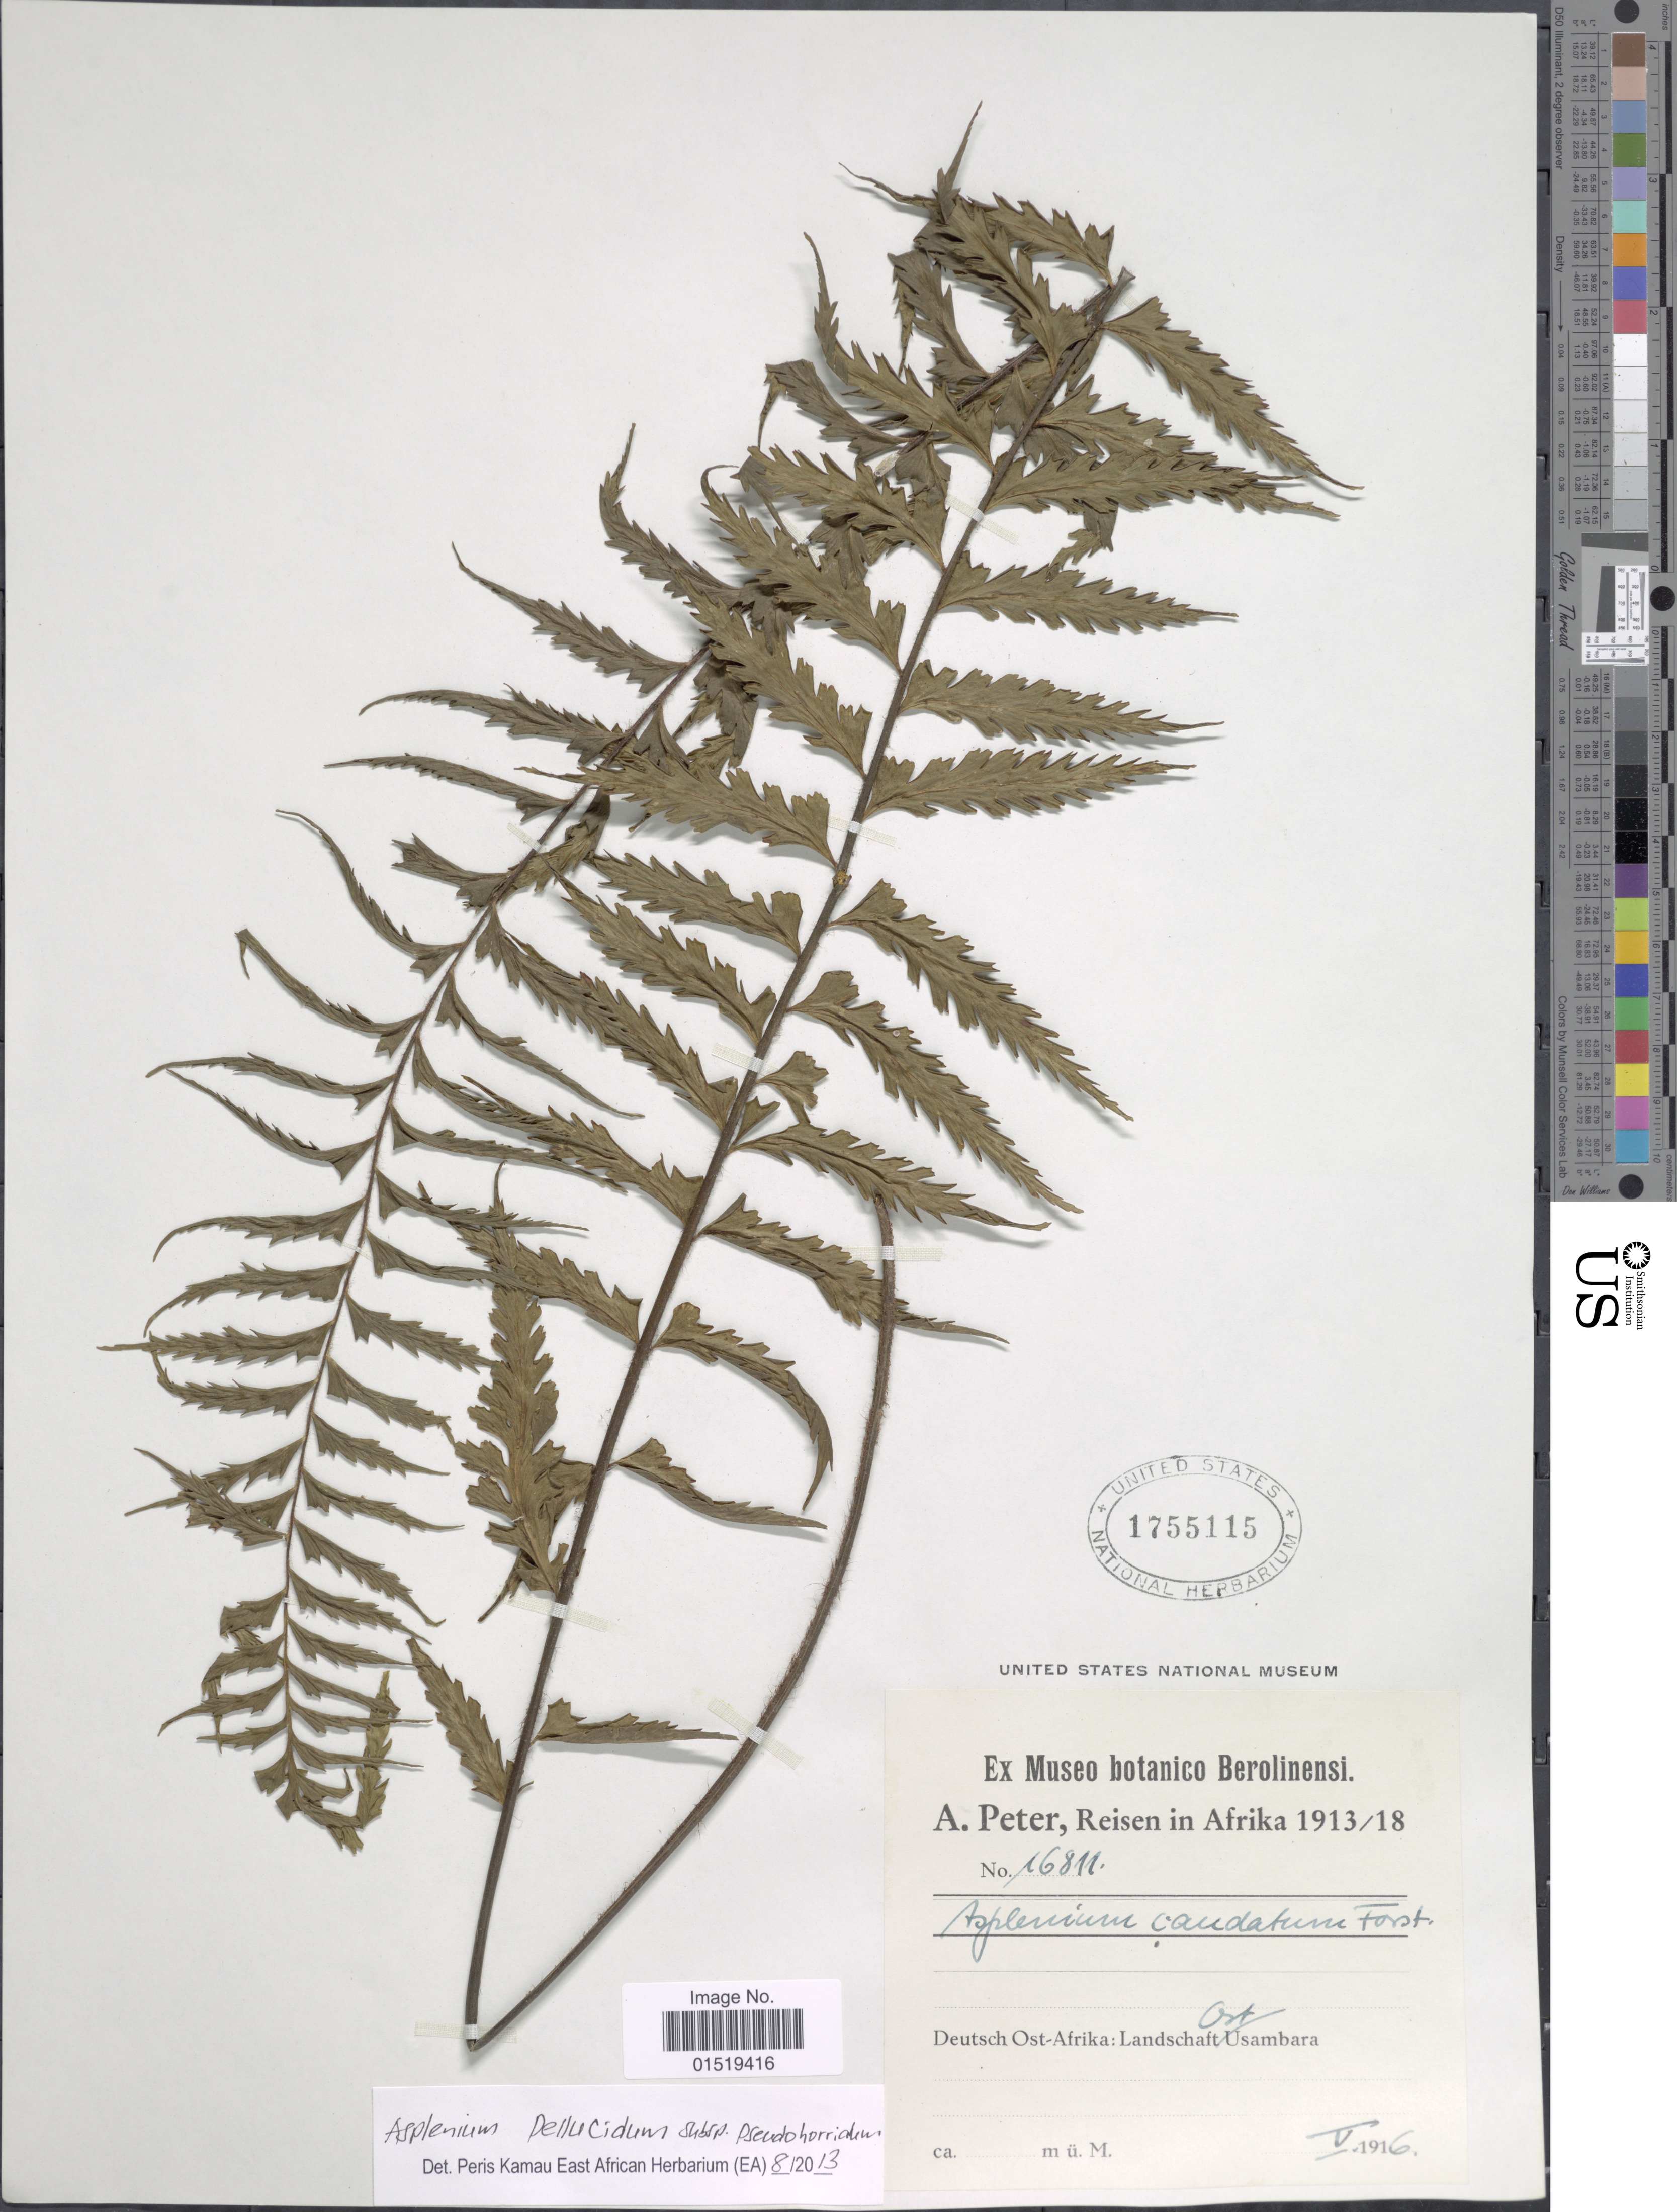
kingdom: Plantae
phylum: Tracheophyta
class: Polypodiopsida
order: Polypodiales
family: Aspleniaceae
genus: Asplenium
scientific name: Asplenium pellucidum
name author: Lam.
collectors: A. Peter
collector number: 16811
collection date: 1916-05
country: Tanzania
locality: Deutsch Ost-Afrika: Landschaft Ost Usambara.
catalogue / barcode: US 1755115